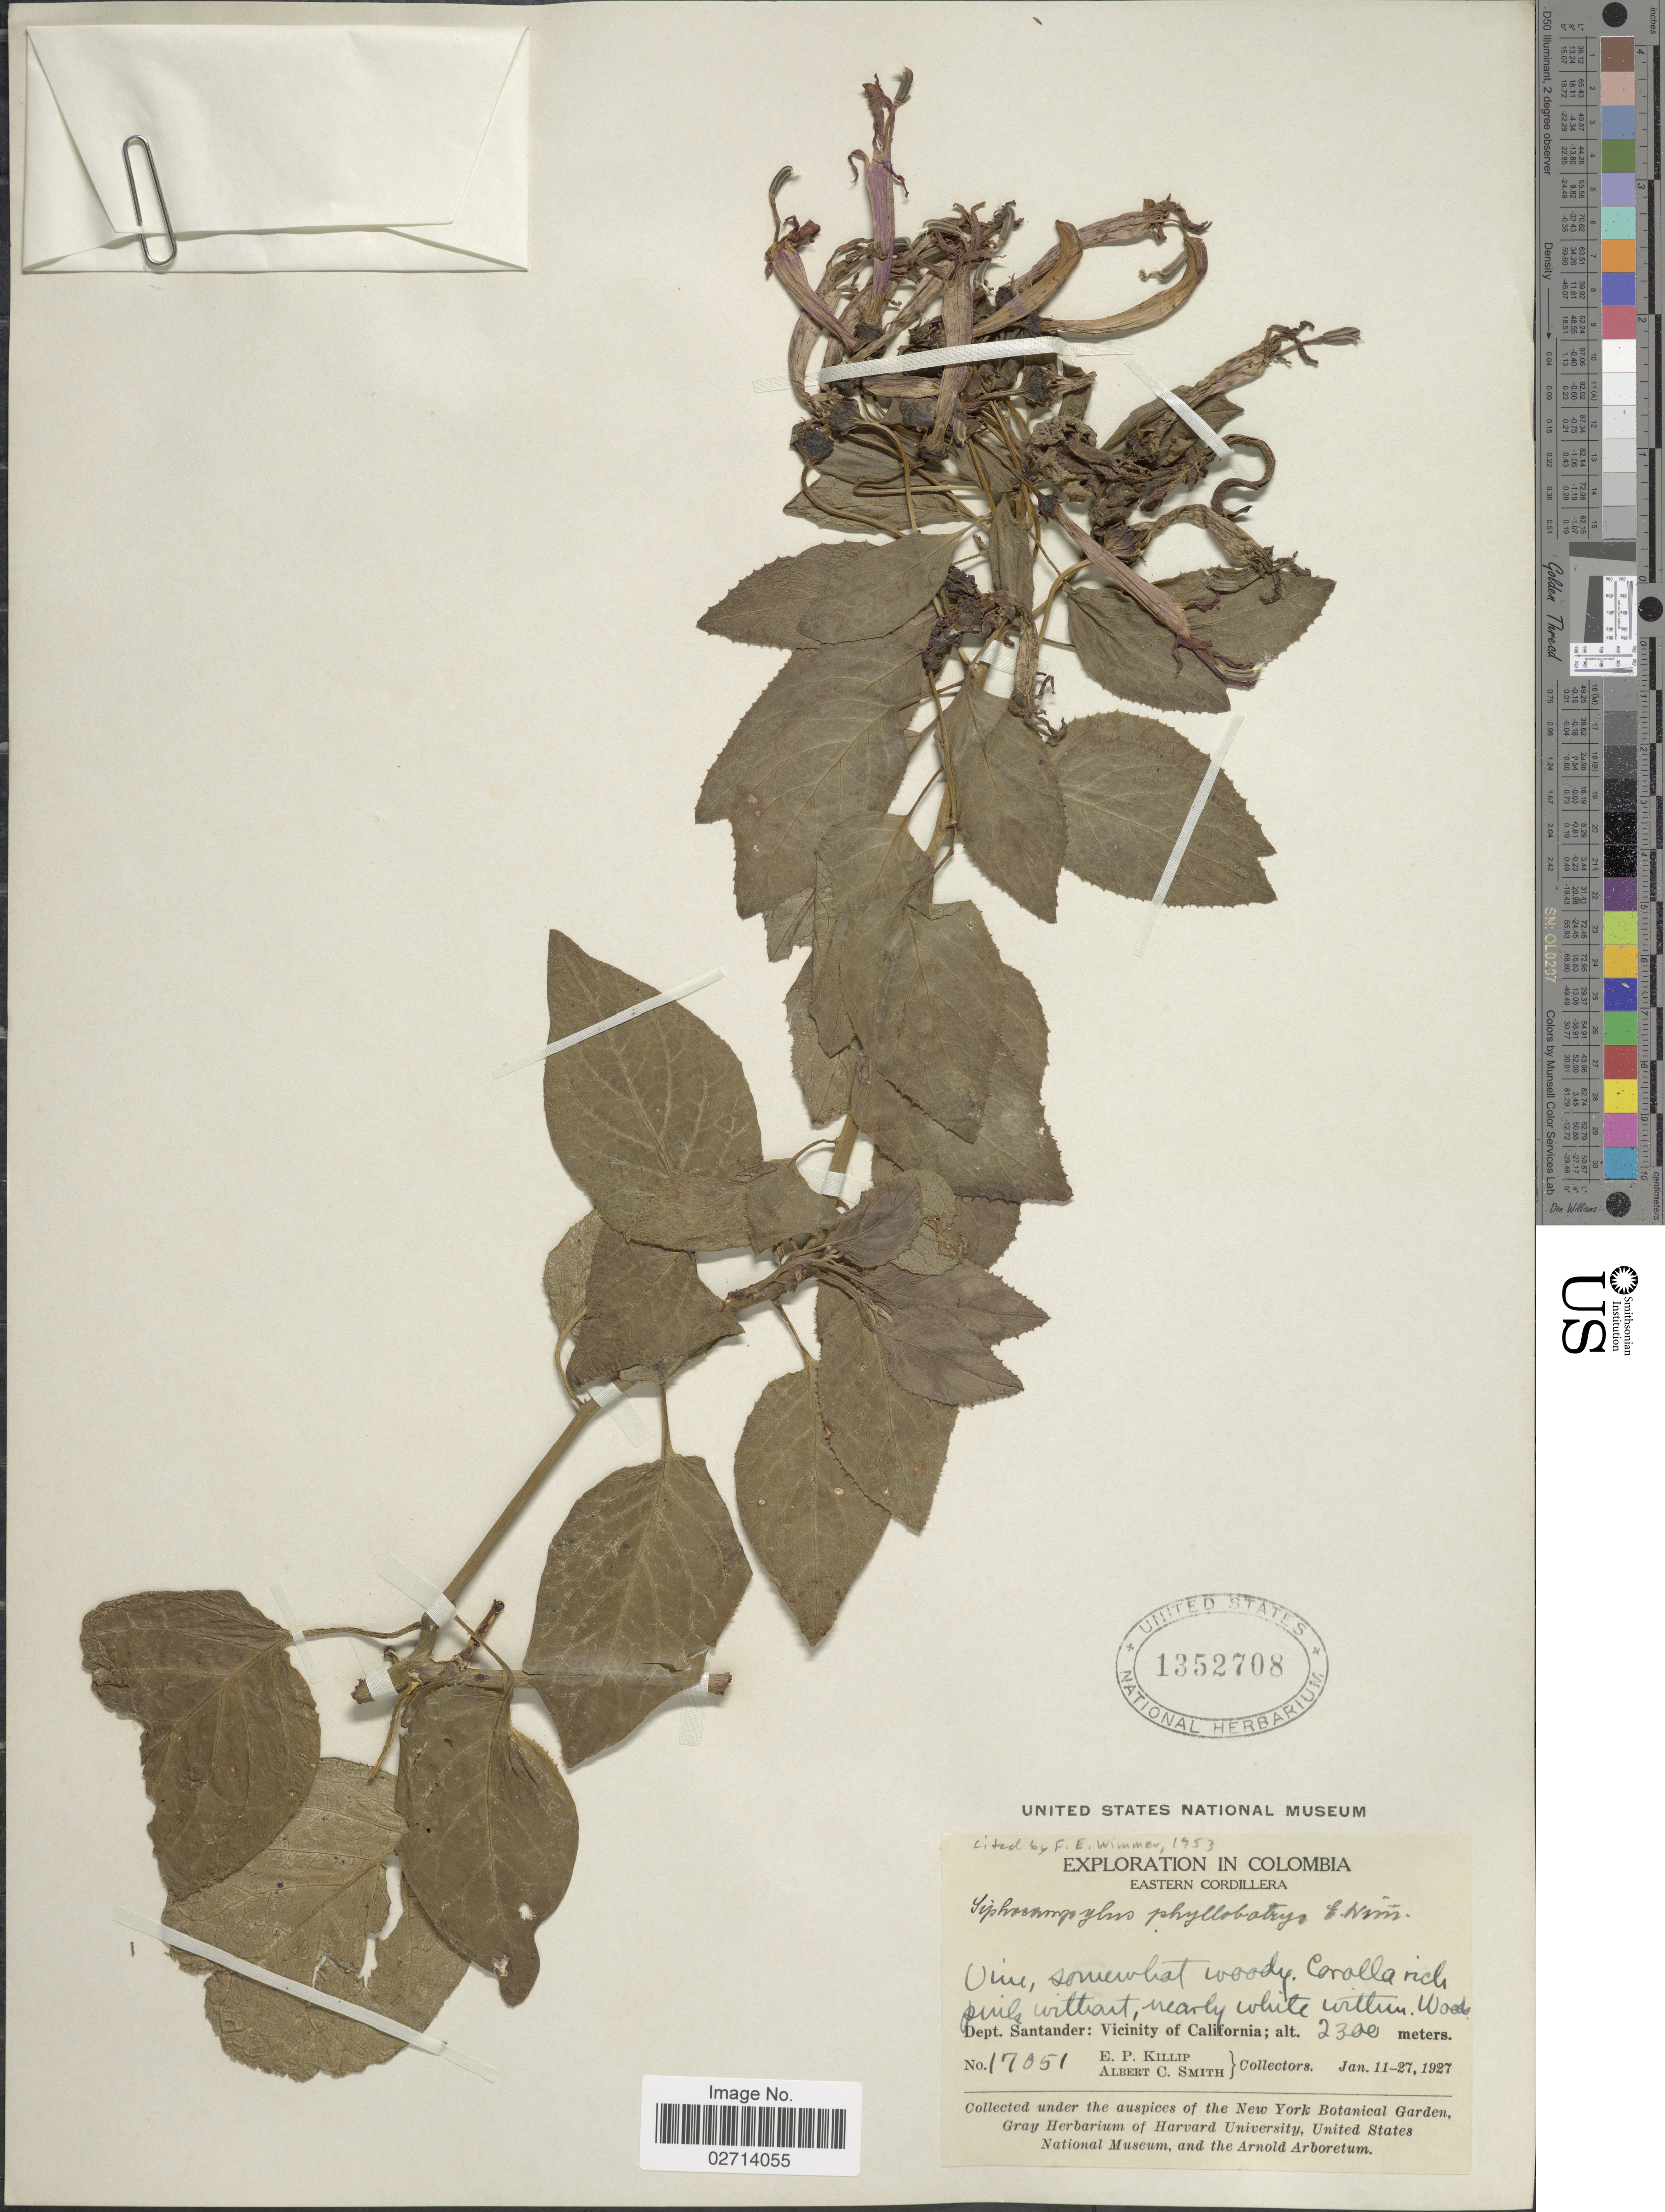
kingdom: Plantae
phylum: Tracheophyta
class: Magnoliopsida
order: Asterales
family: Campanulaceae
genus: Siphocampylus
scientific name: Siphocampylus phyllobotrys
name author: E. Wimm.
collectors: E. P. Killip & A. C. Smith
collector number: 17051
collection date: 1927-01-11/1927-01-27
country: Colombia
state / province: Santander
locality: Eastern Cordillera. Vicinity of California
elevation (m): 2300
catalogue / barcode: US 1352708